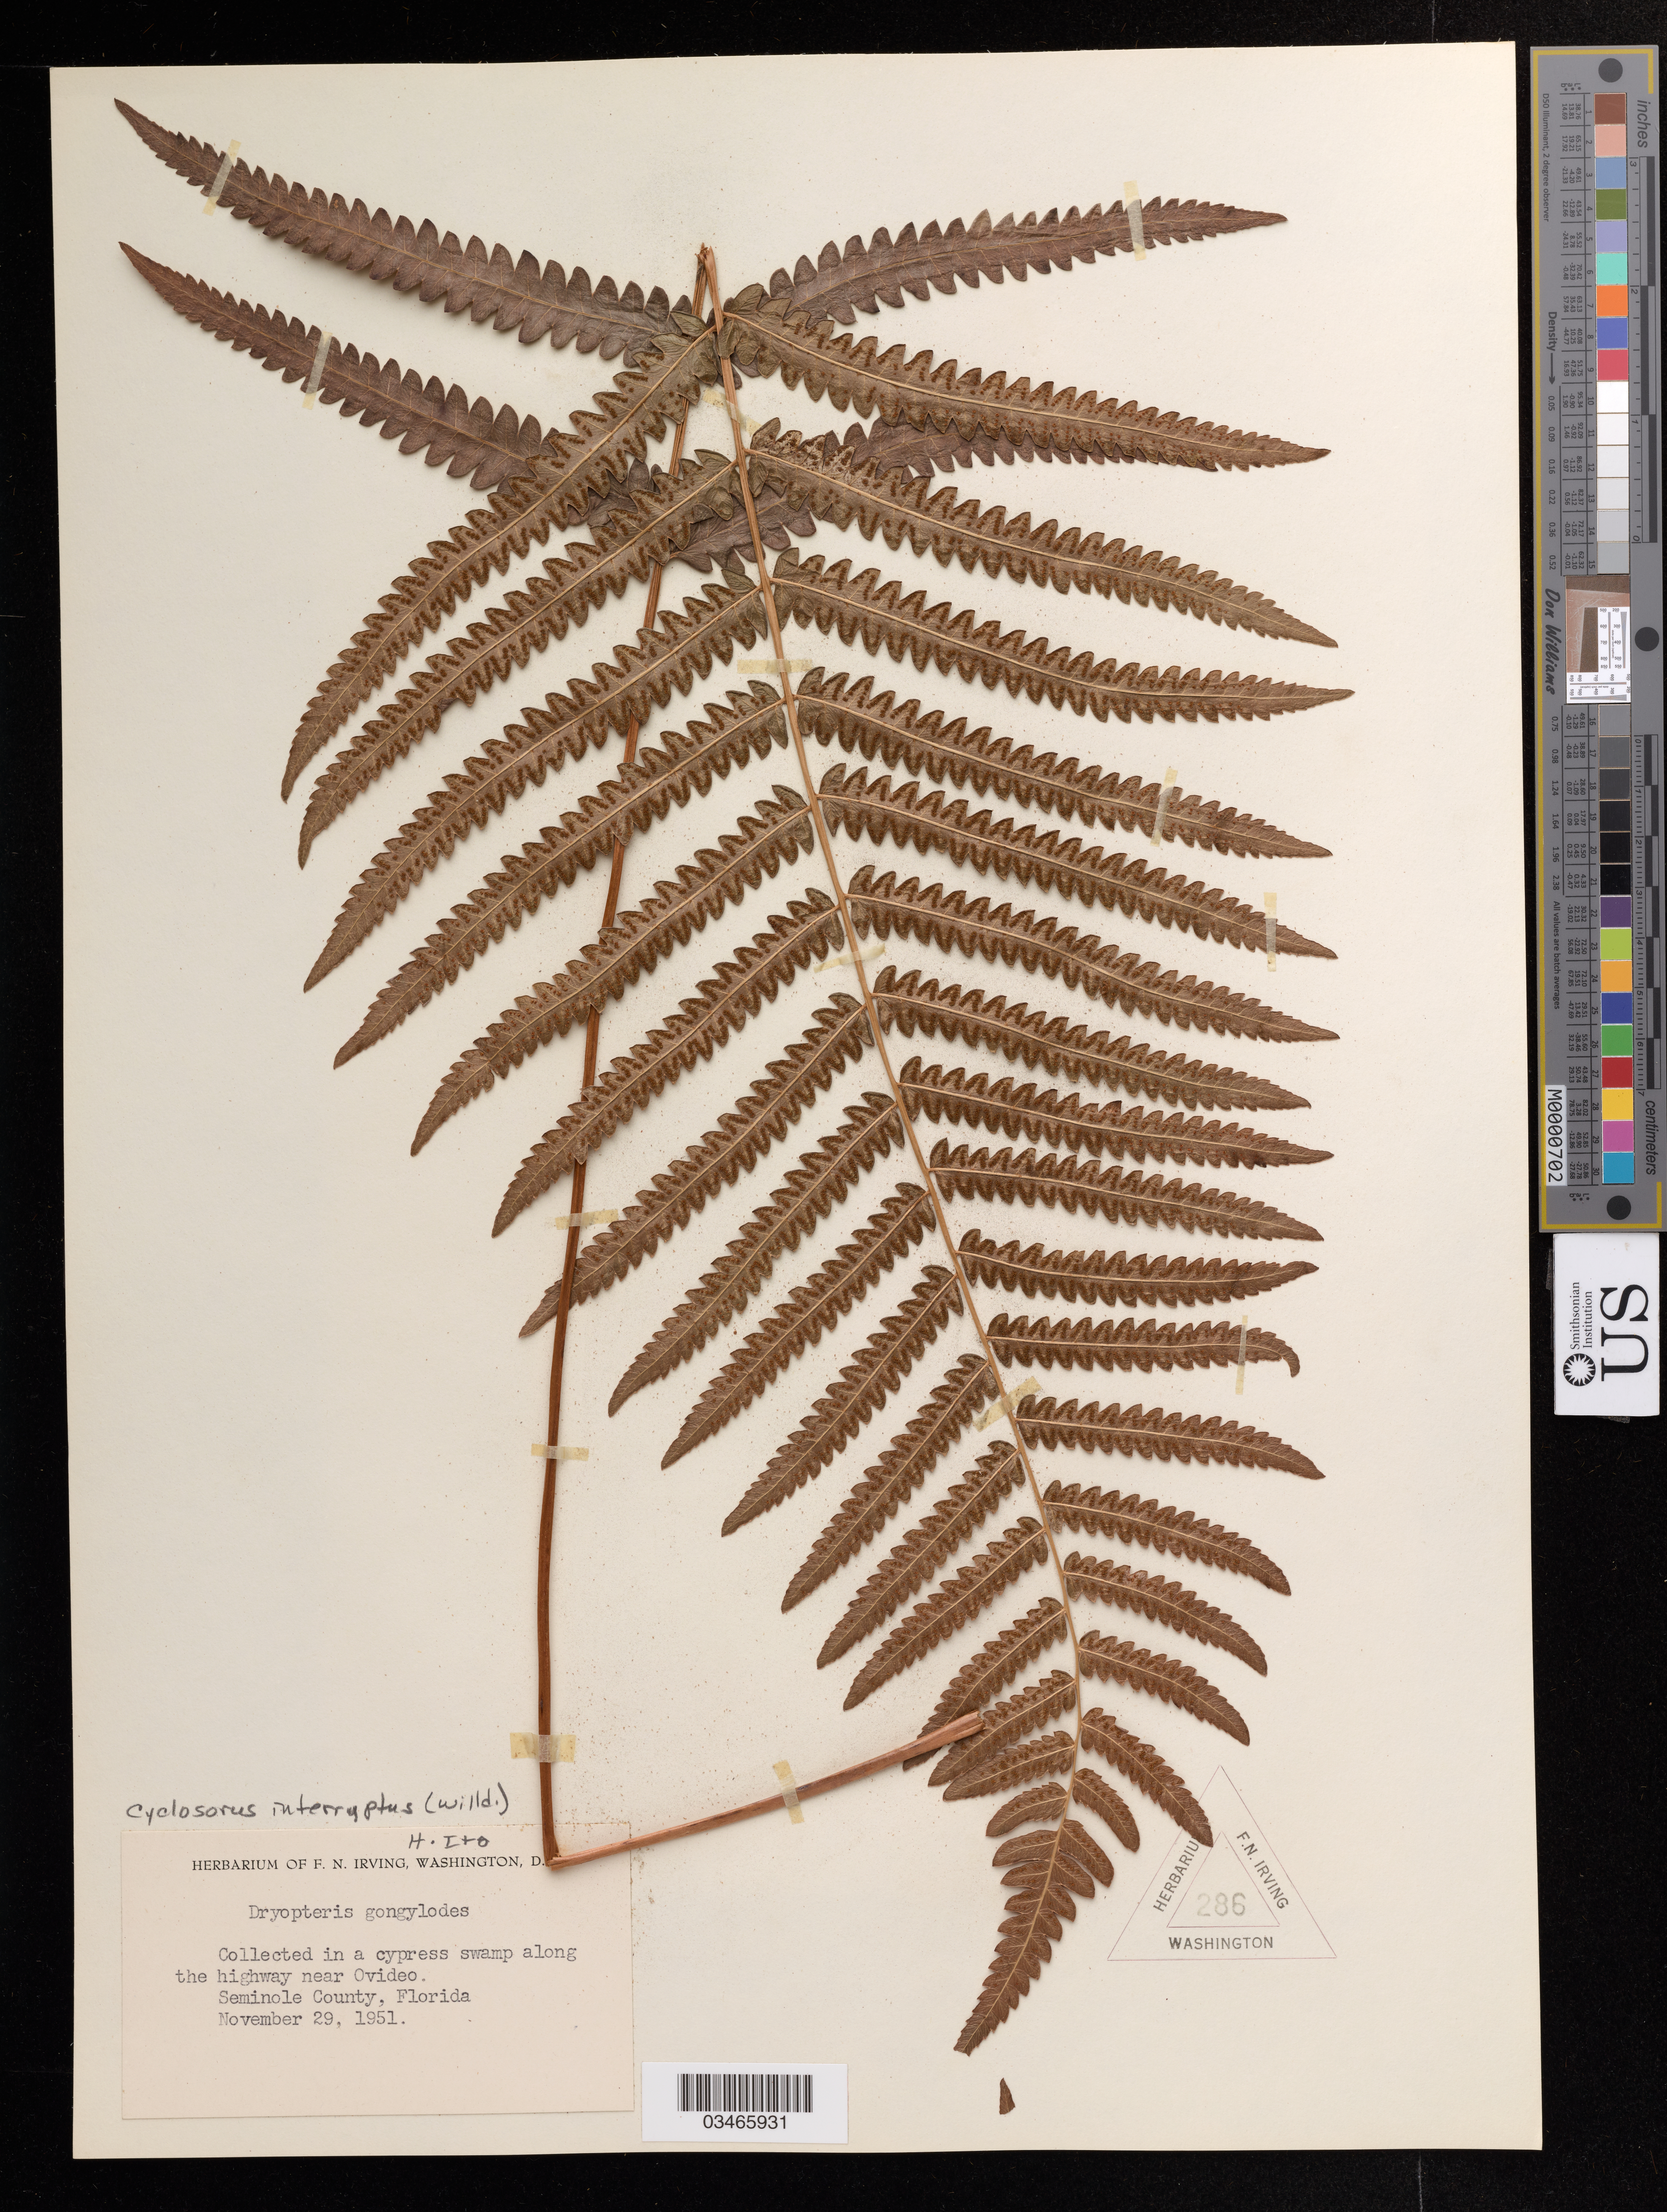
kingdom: Plantae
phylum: Tracheophyta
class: Polypodiopsida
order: Polypodiales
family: Thelypteridaceae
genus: Cyclosorus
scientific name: Cyclosorus interruptus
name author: (Willd.) H. Itô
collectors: ex herb. F.N. Irving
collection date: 1951-11-29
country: United States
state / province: Florida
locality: In a cypress swamp along the highway near Ovideo, Seminole County.